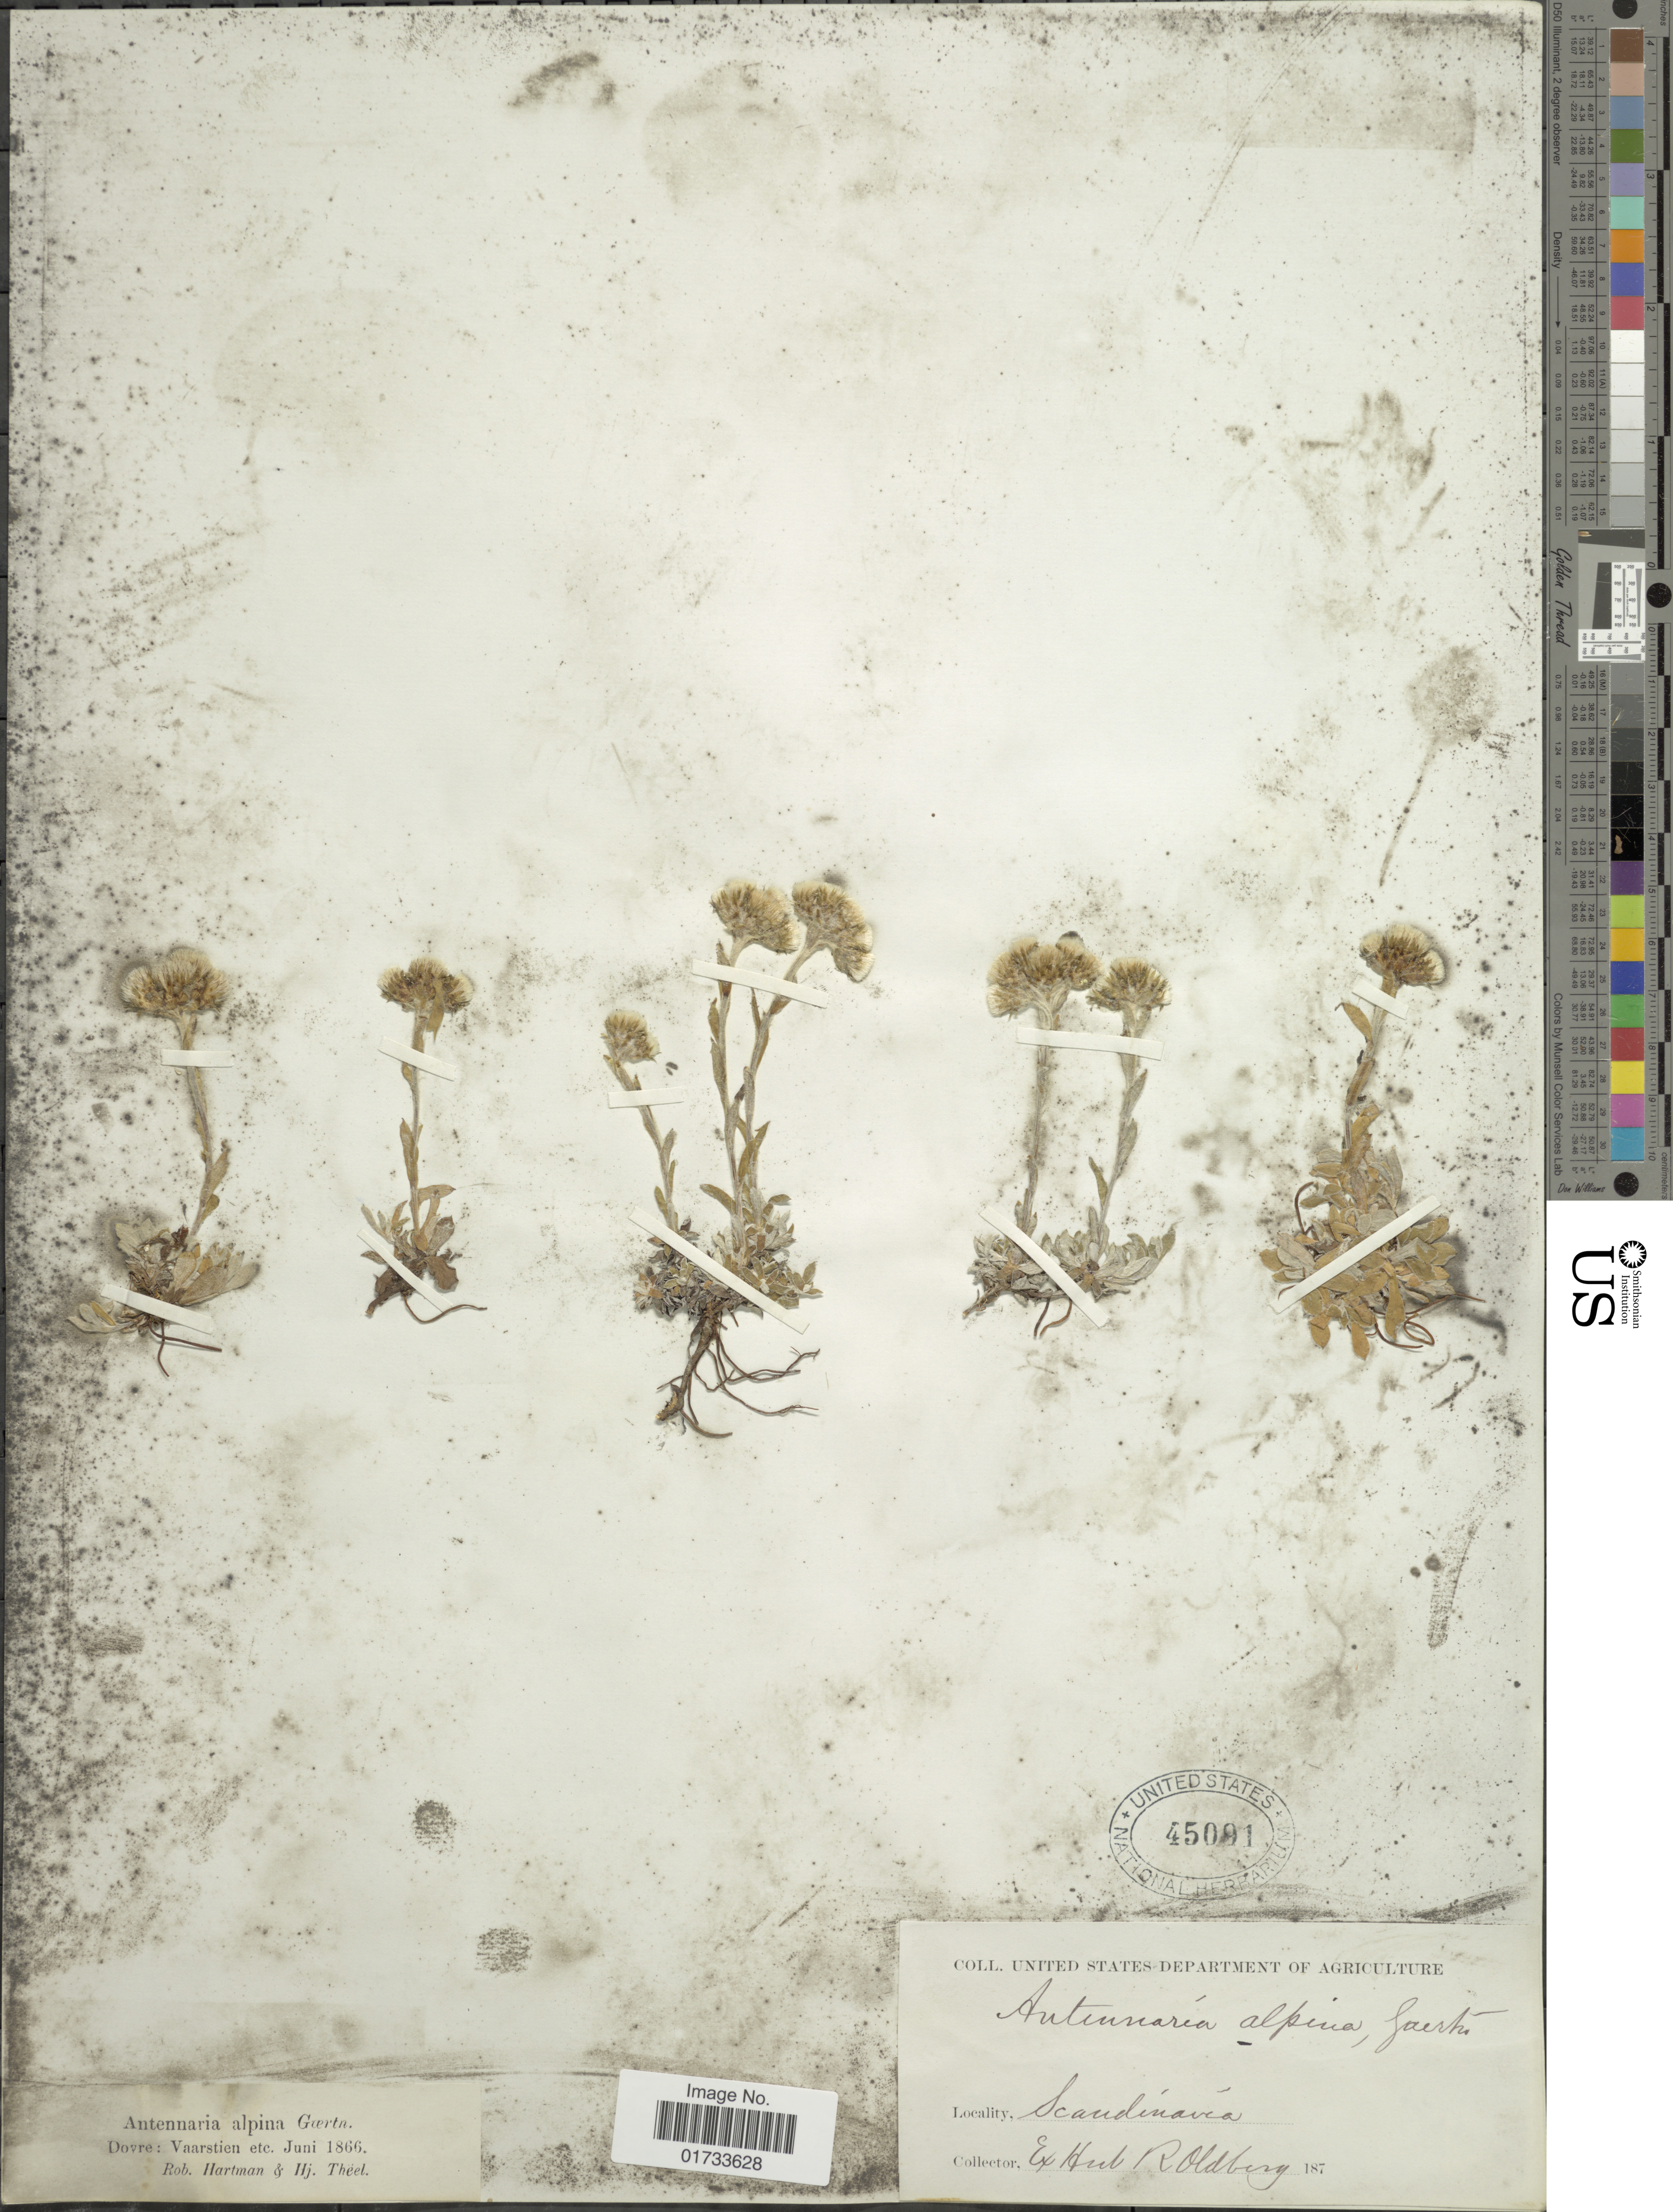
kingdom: Plantae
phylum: Tracheophyta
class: Magnoliopsida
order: Asterales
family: Asteraceae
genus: Antennaria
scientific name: Antennaria alpina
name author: (L.) Gaertn.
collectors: ex herb. Roldberg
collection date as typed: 187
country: Norway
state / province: Oppland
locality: Scandinavia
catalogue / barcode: US 45091